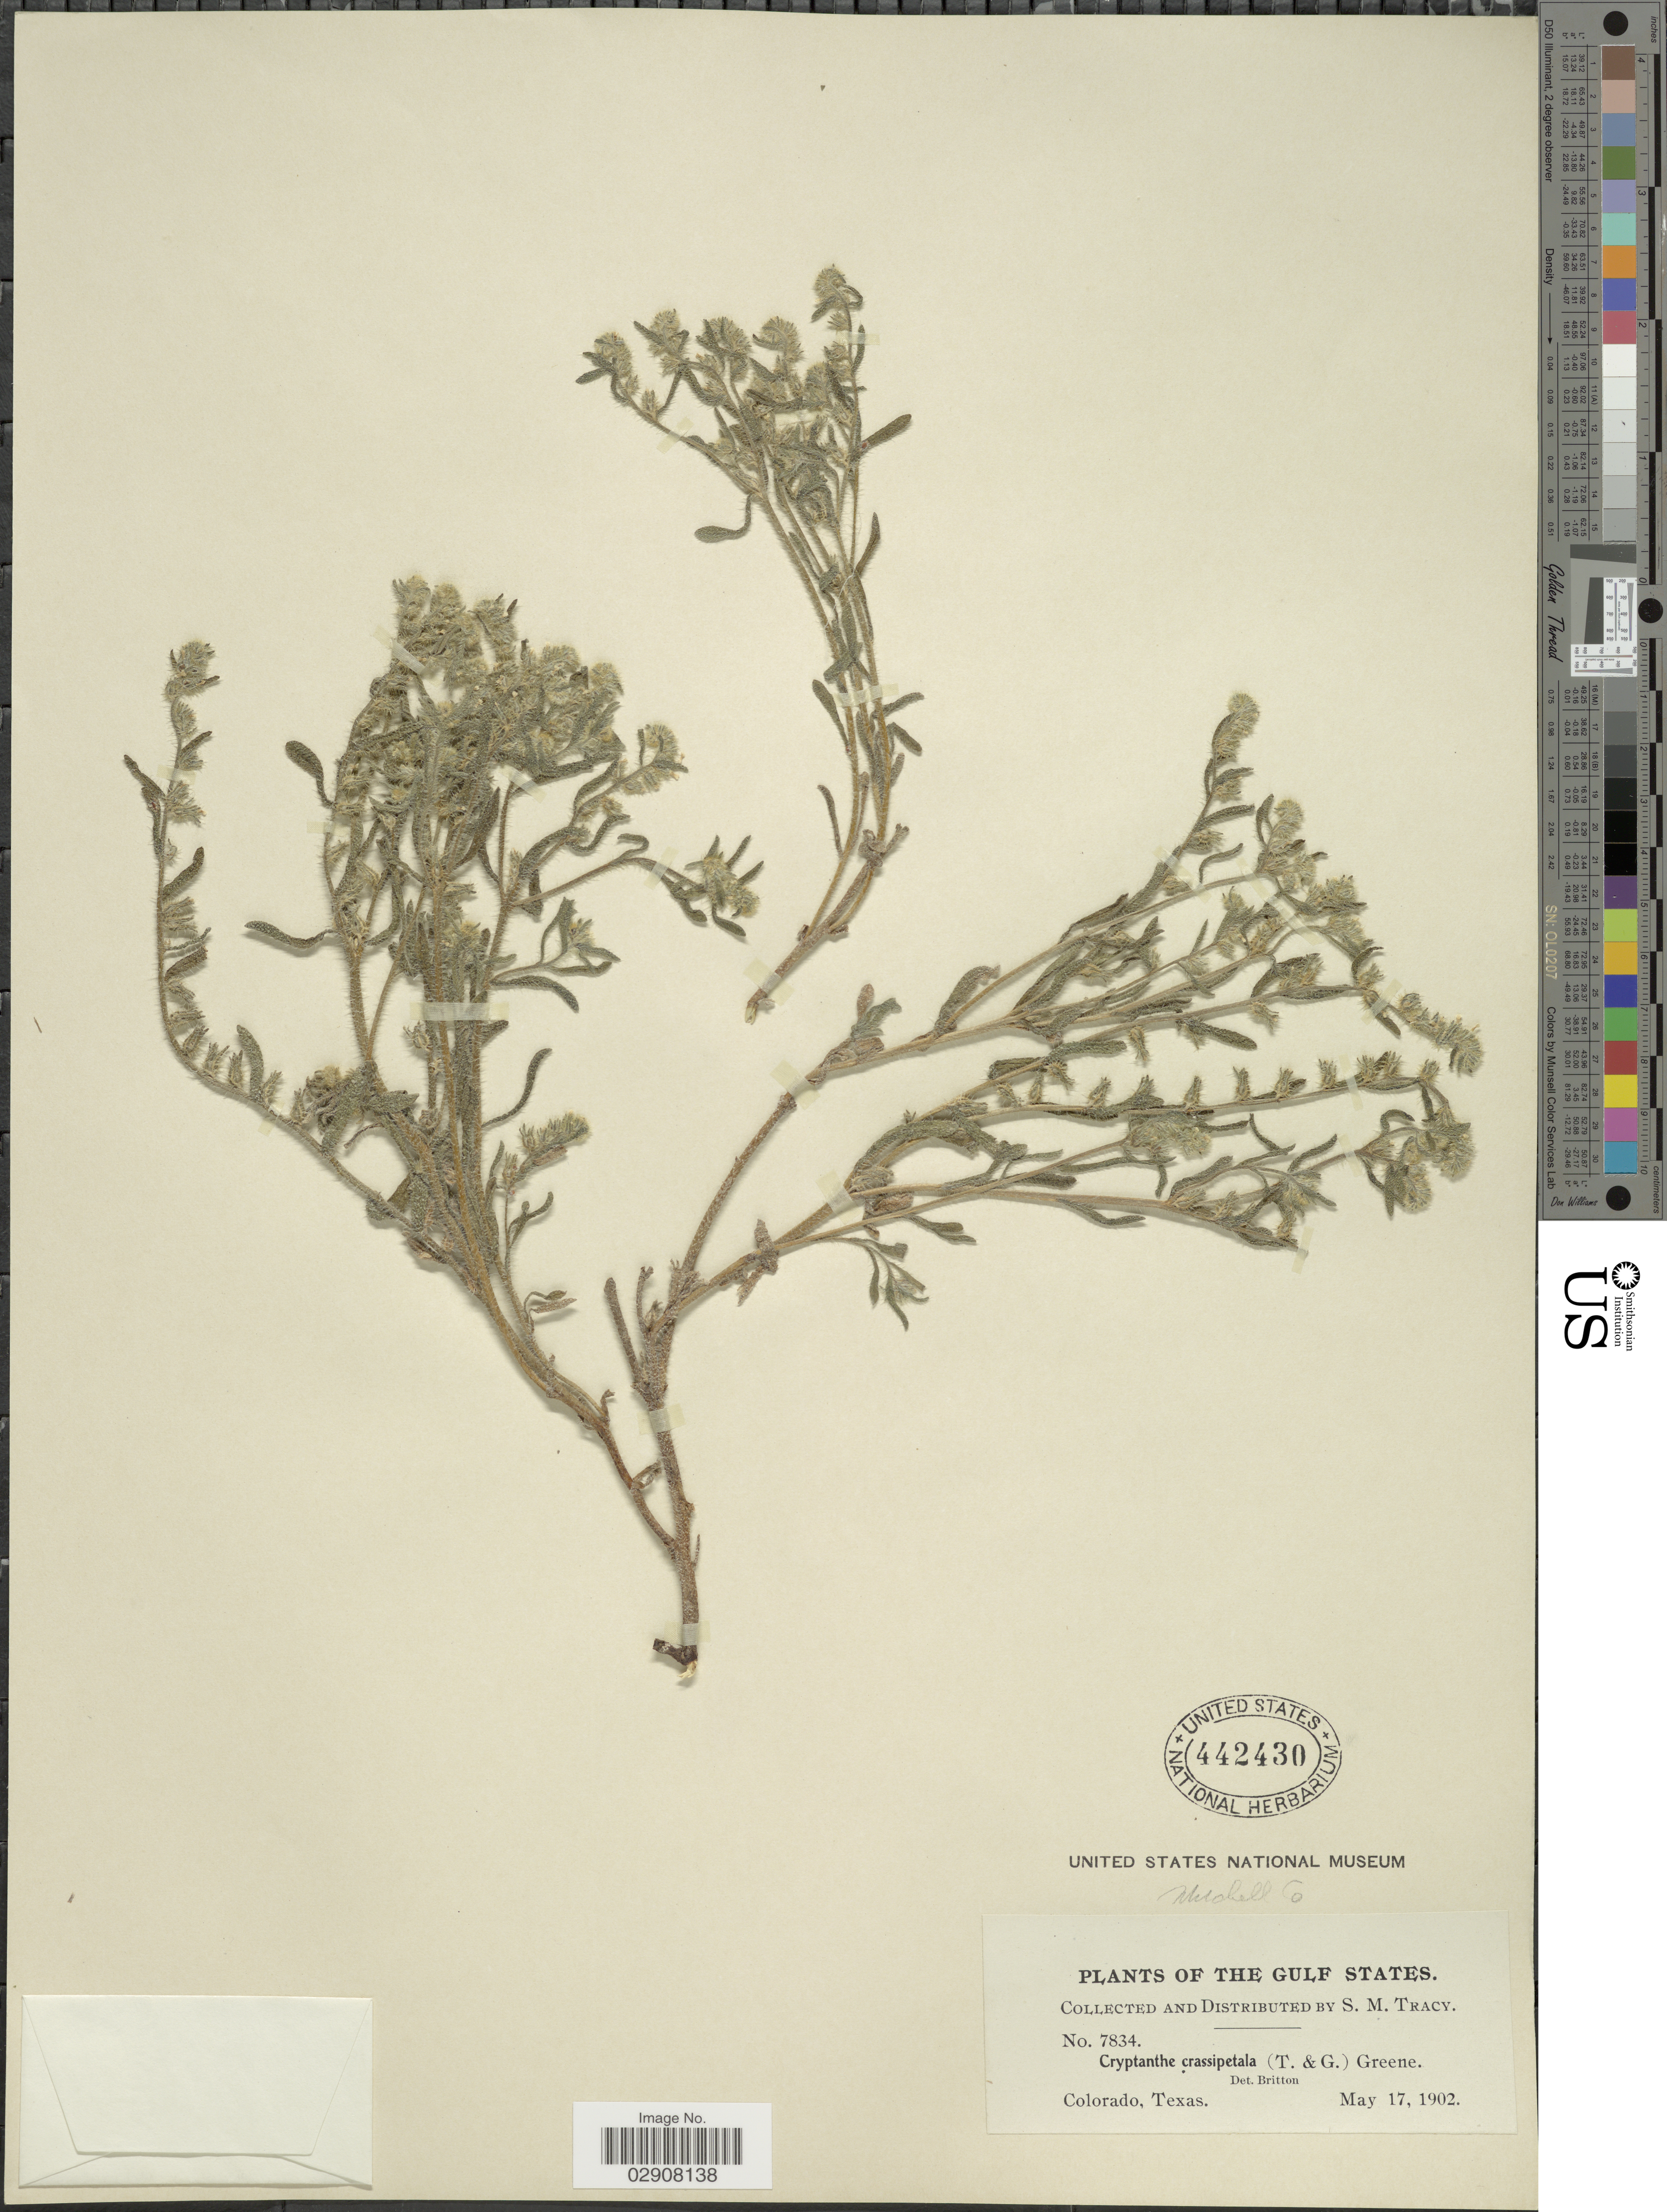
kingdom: Plantae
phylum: Tracheophyta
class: Magnoliopsida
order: Boraginales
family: Boraginaceae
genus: Cryptantha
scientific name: Cryptantha minima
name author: Rydb.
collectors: S. M. Tracy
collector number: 7834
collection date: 1902-05-17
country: United States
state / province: Texas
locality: The Gulf States, Colorado, Texas.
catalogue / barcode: US 442430